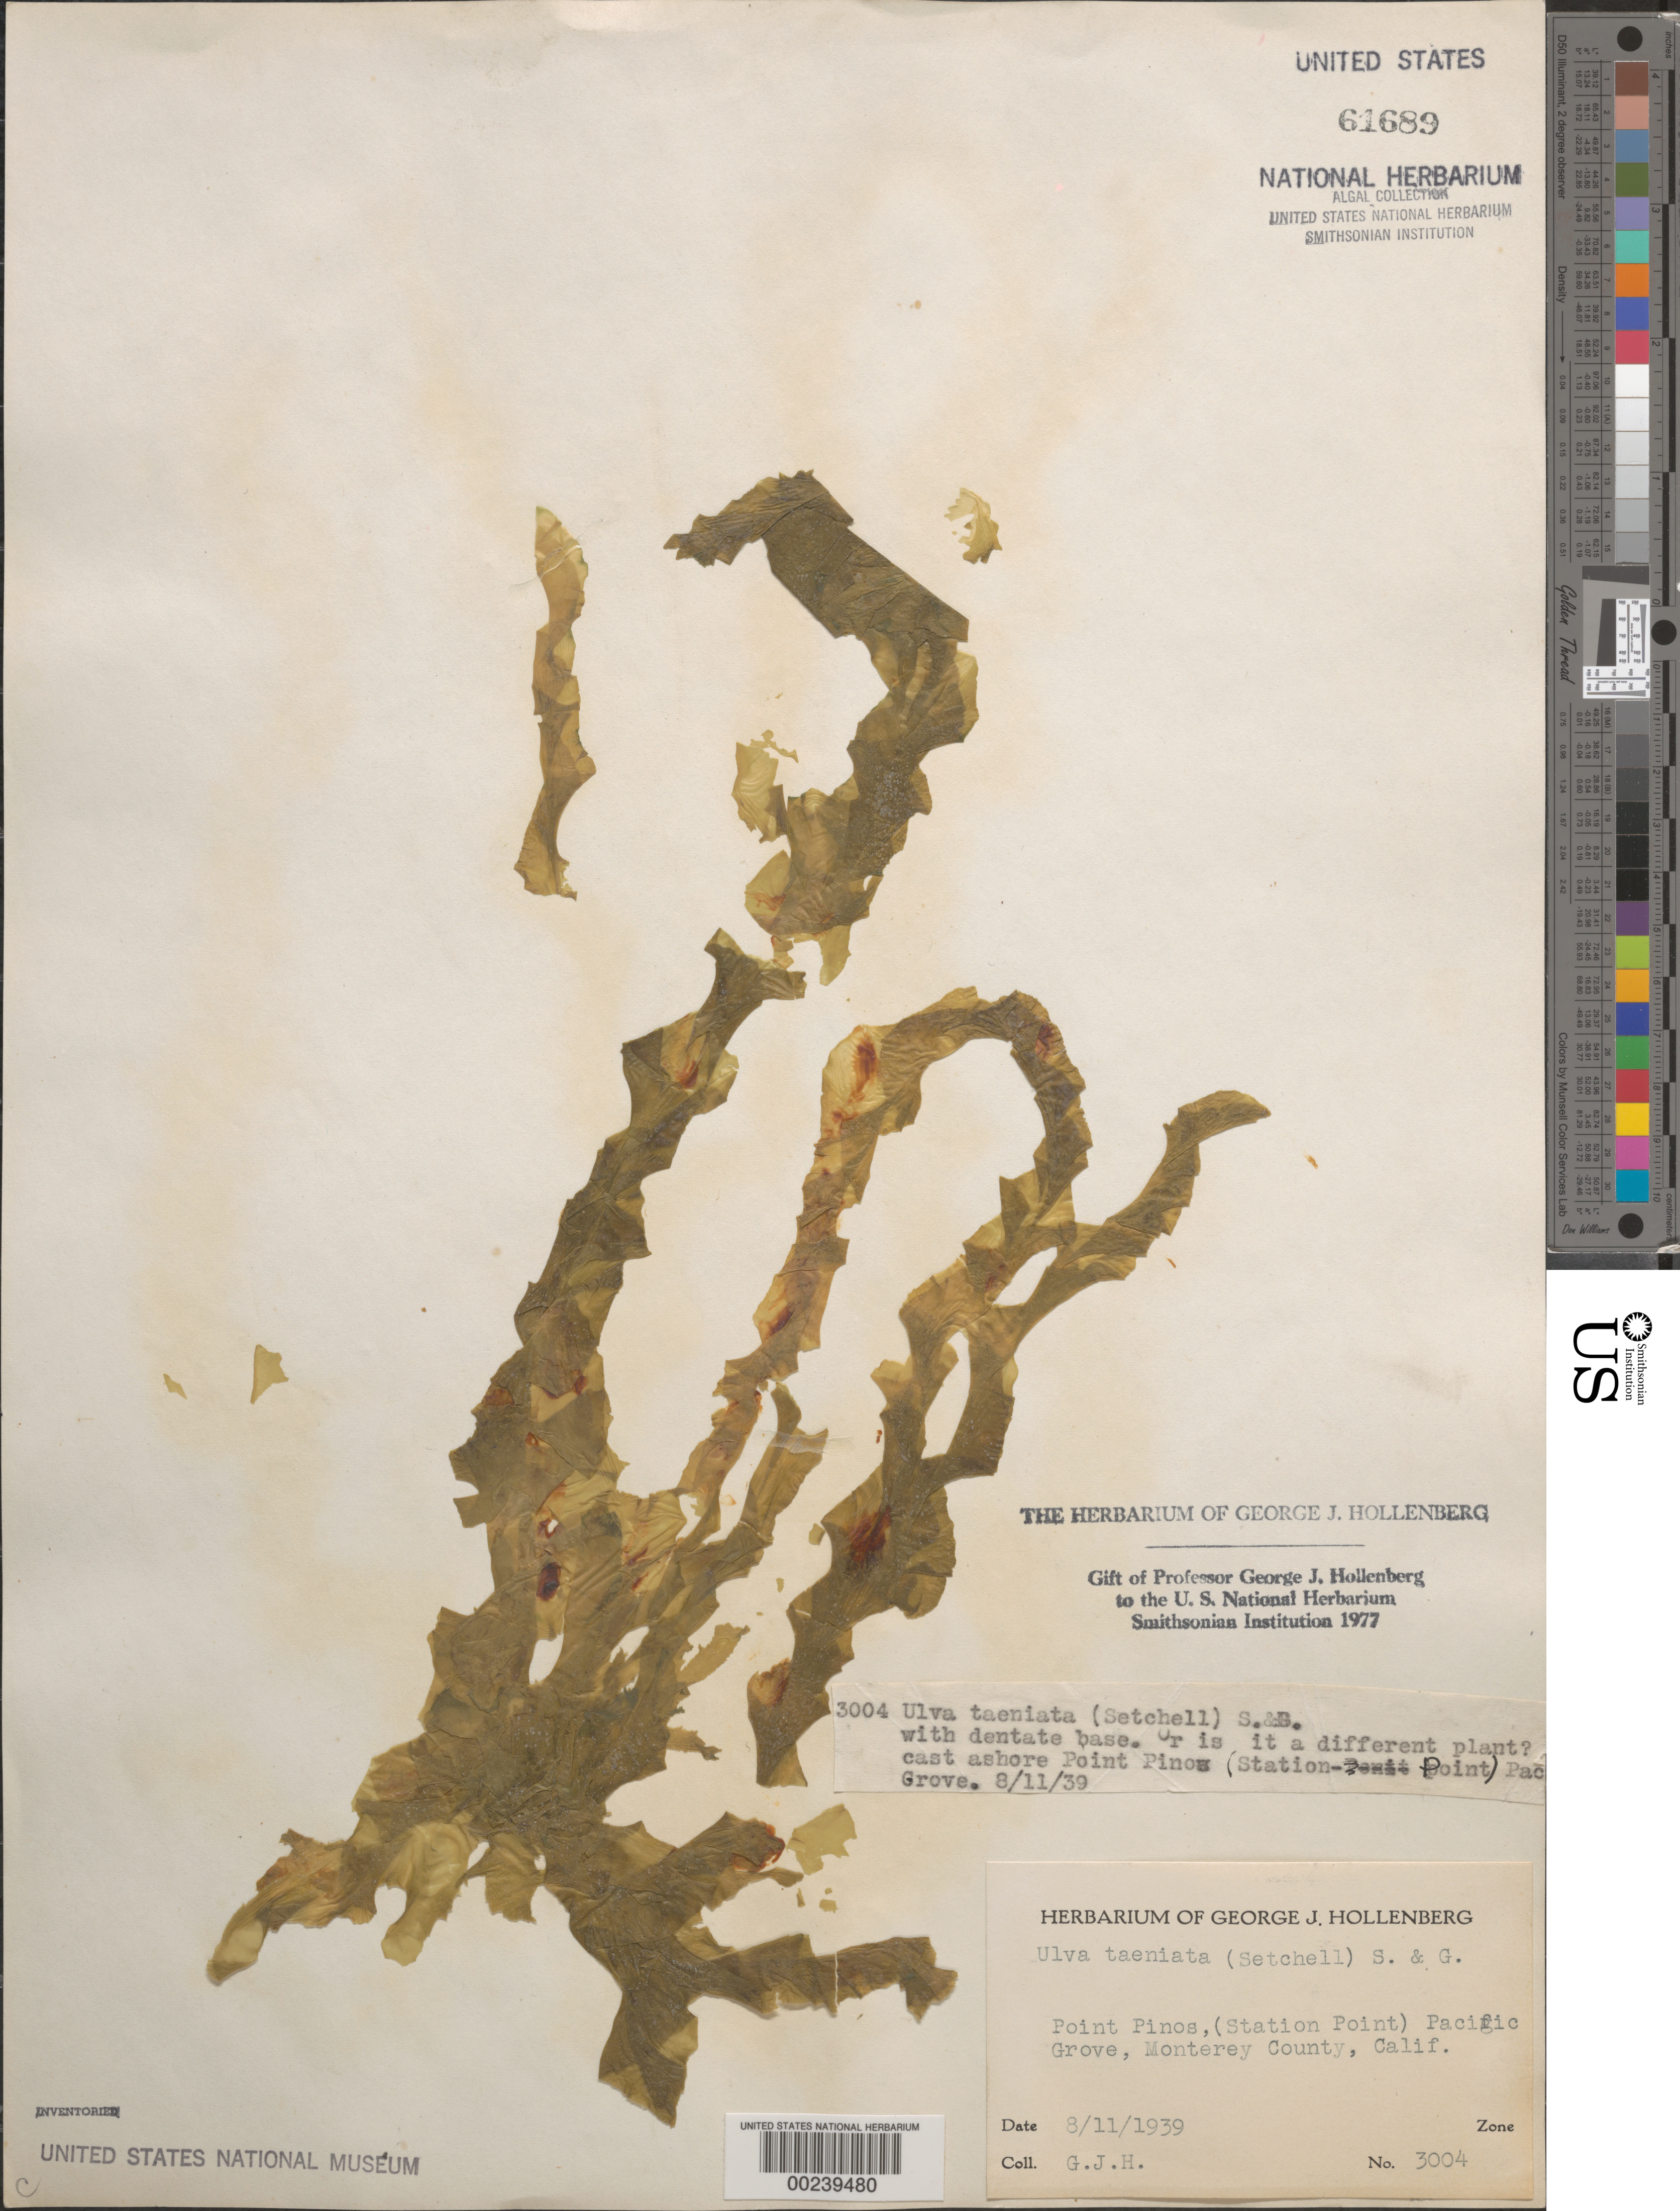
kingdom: Plantae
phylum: Chlorophyta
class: Ulvophyceae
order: Ulvales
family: Ulvaceae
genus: Ulva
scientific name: Ulva taeniata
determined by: Hollenberg, George J.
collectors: G. Hollenberg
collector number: GJH 3004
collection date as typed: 11 Aug 1939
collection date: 1939-08-11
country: United States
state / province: California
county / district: Monterey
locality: Point Pinos (Station Point), Pacific Grove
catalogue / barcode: US 61689